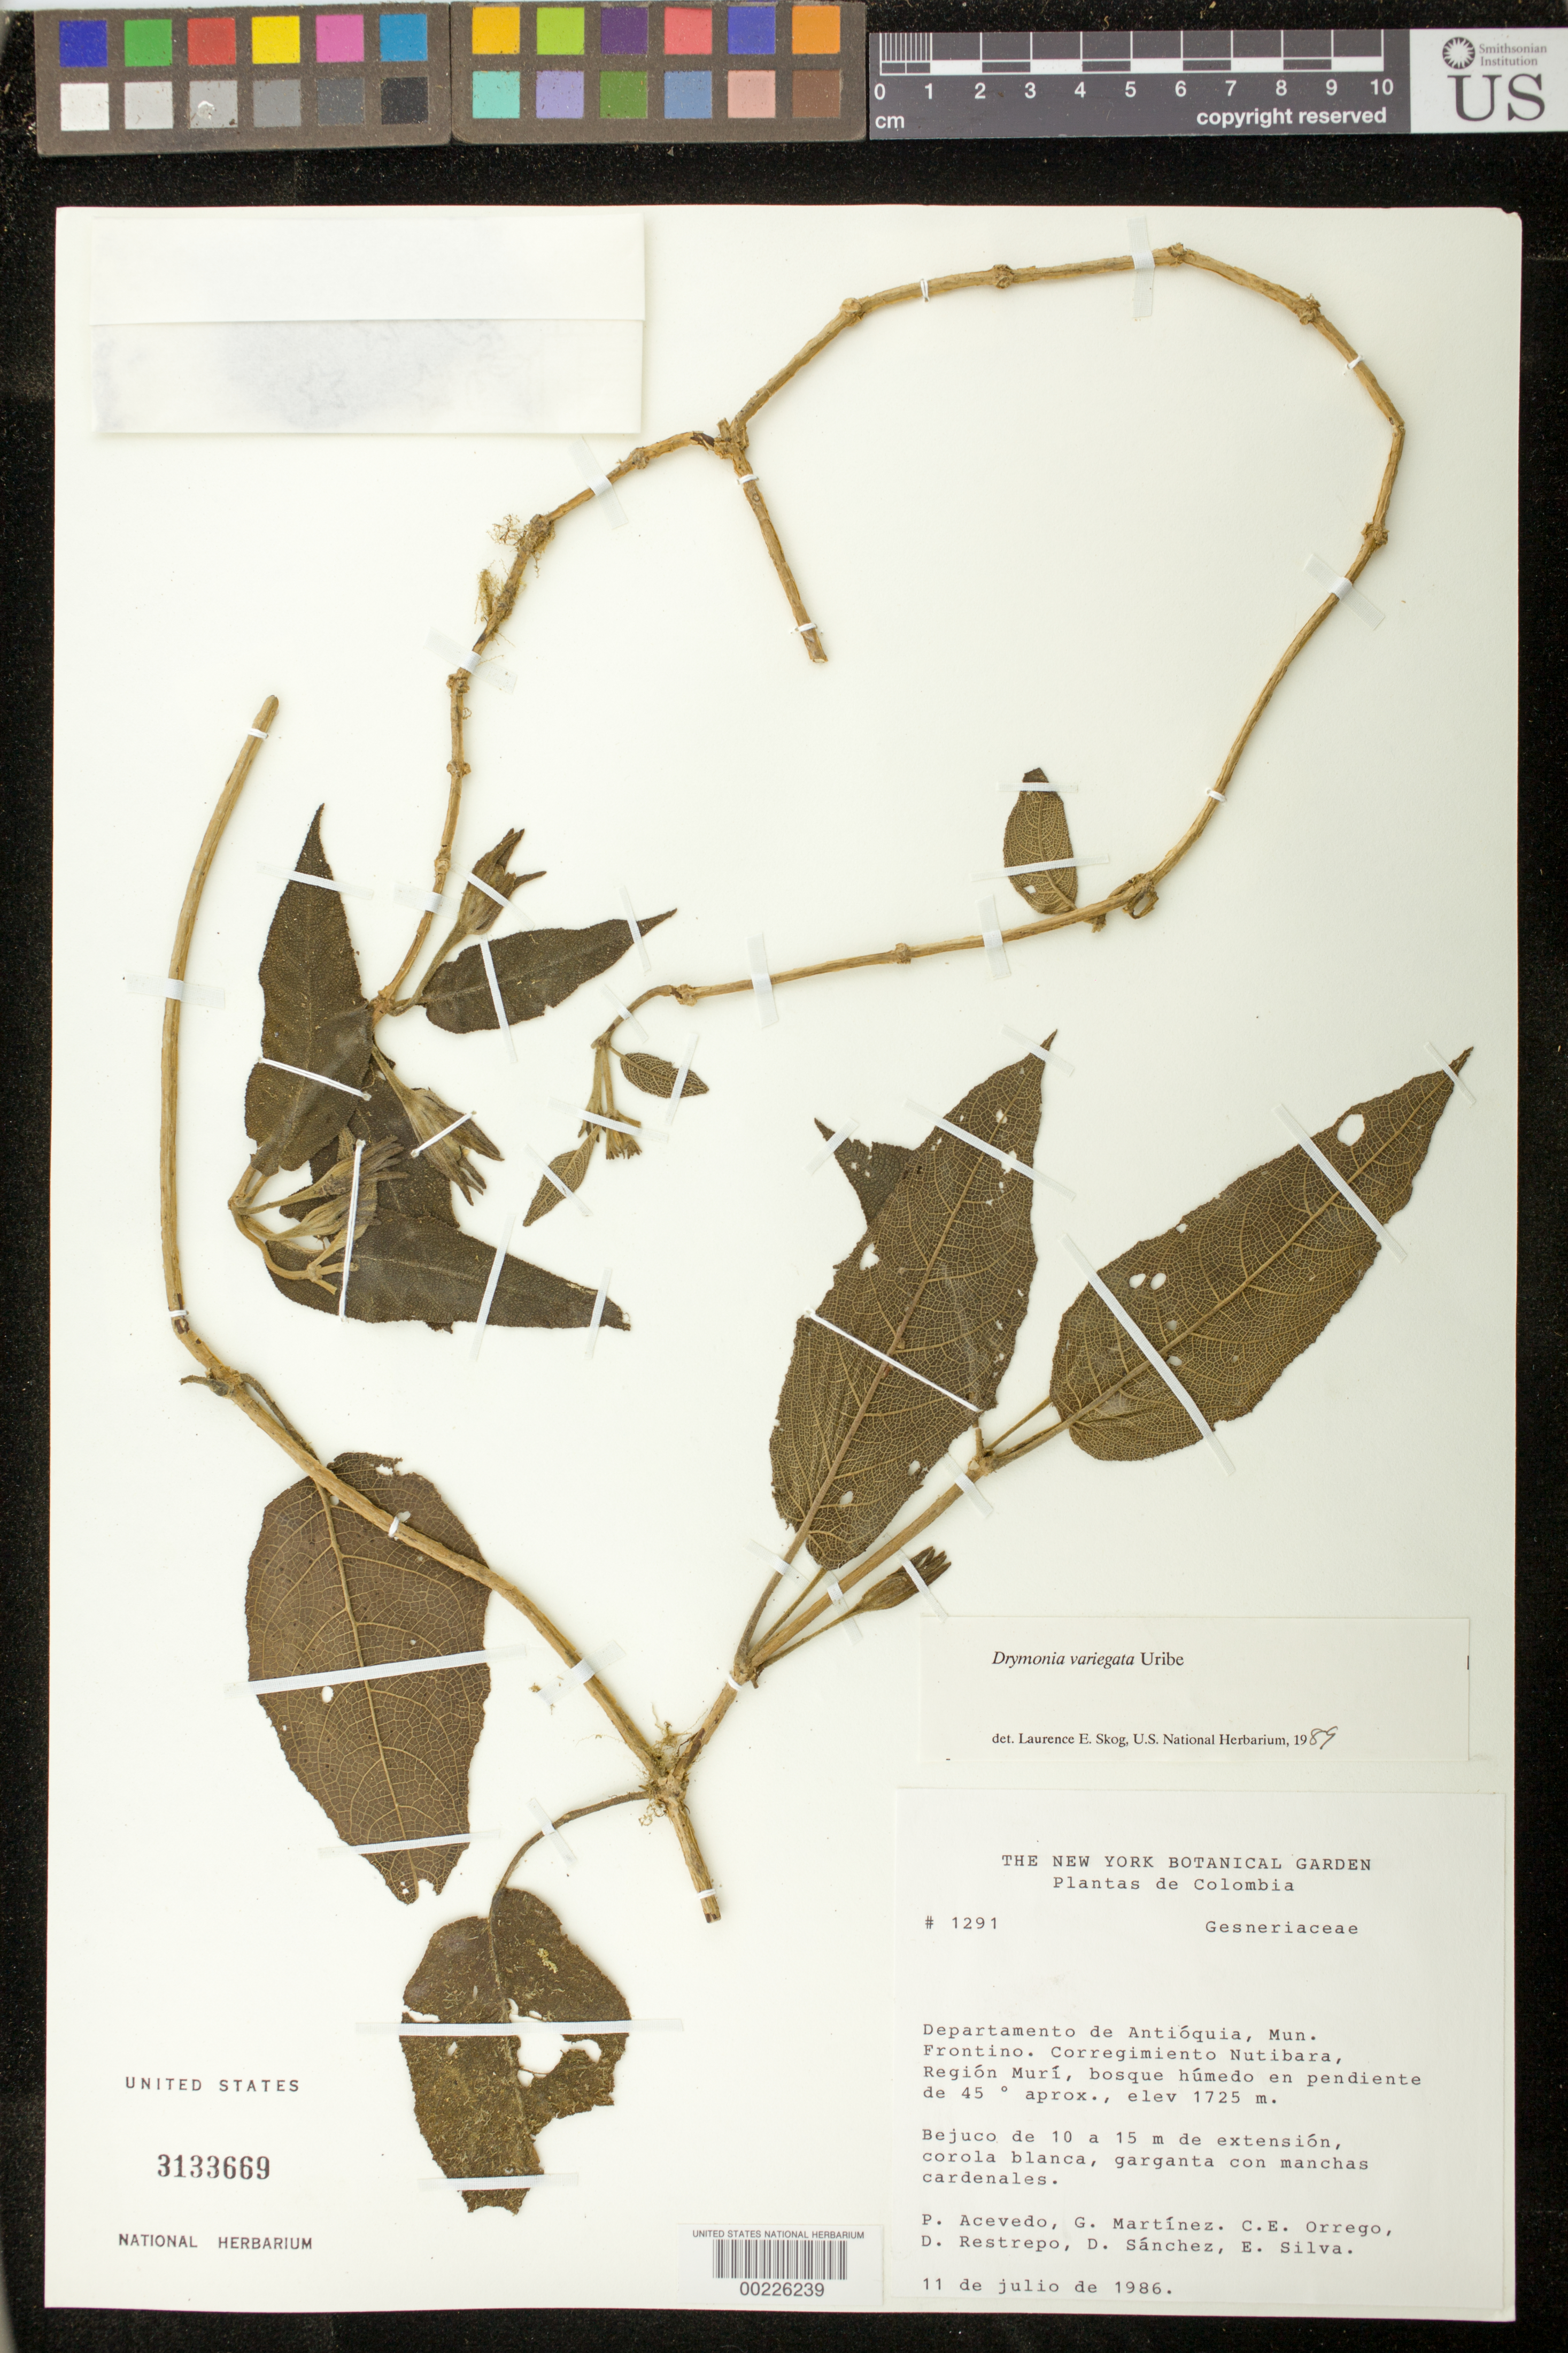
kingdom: Plantae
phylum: Tracheophyta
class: Magnoliopsida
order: Lamiales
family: Gesneriaceae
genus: Drymonia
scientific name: Drymonia variegata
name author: L. Uribe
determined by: Skog, Laurence E.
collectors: P. Acevedo-Rodr., G. Martínez, C. Orrego, D. Restrepo, D. Sanchez & E. Silva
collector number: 1291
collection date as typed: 11 Jul 1986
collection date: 1986-07-11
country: Colombia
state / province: Antioquia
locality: Mun. of Frontino, corregimiento Nutibara, Muri region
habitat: Humid forest on slope of approx 45 degrees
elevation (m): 1725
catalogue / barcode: US 3133669